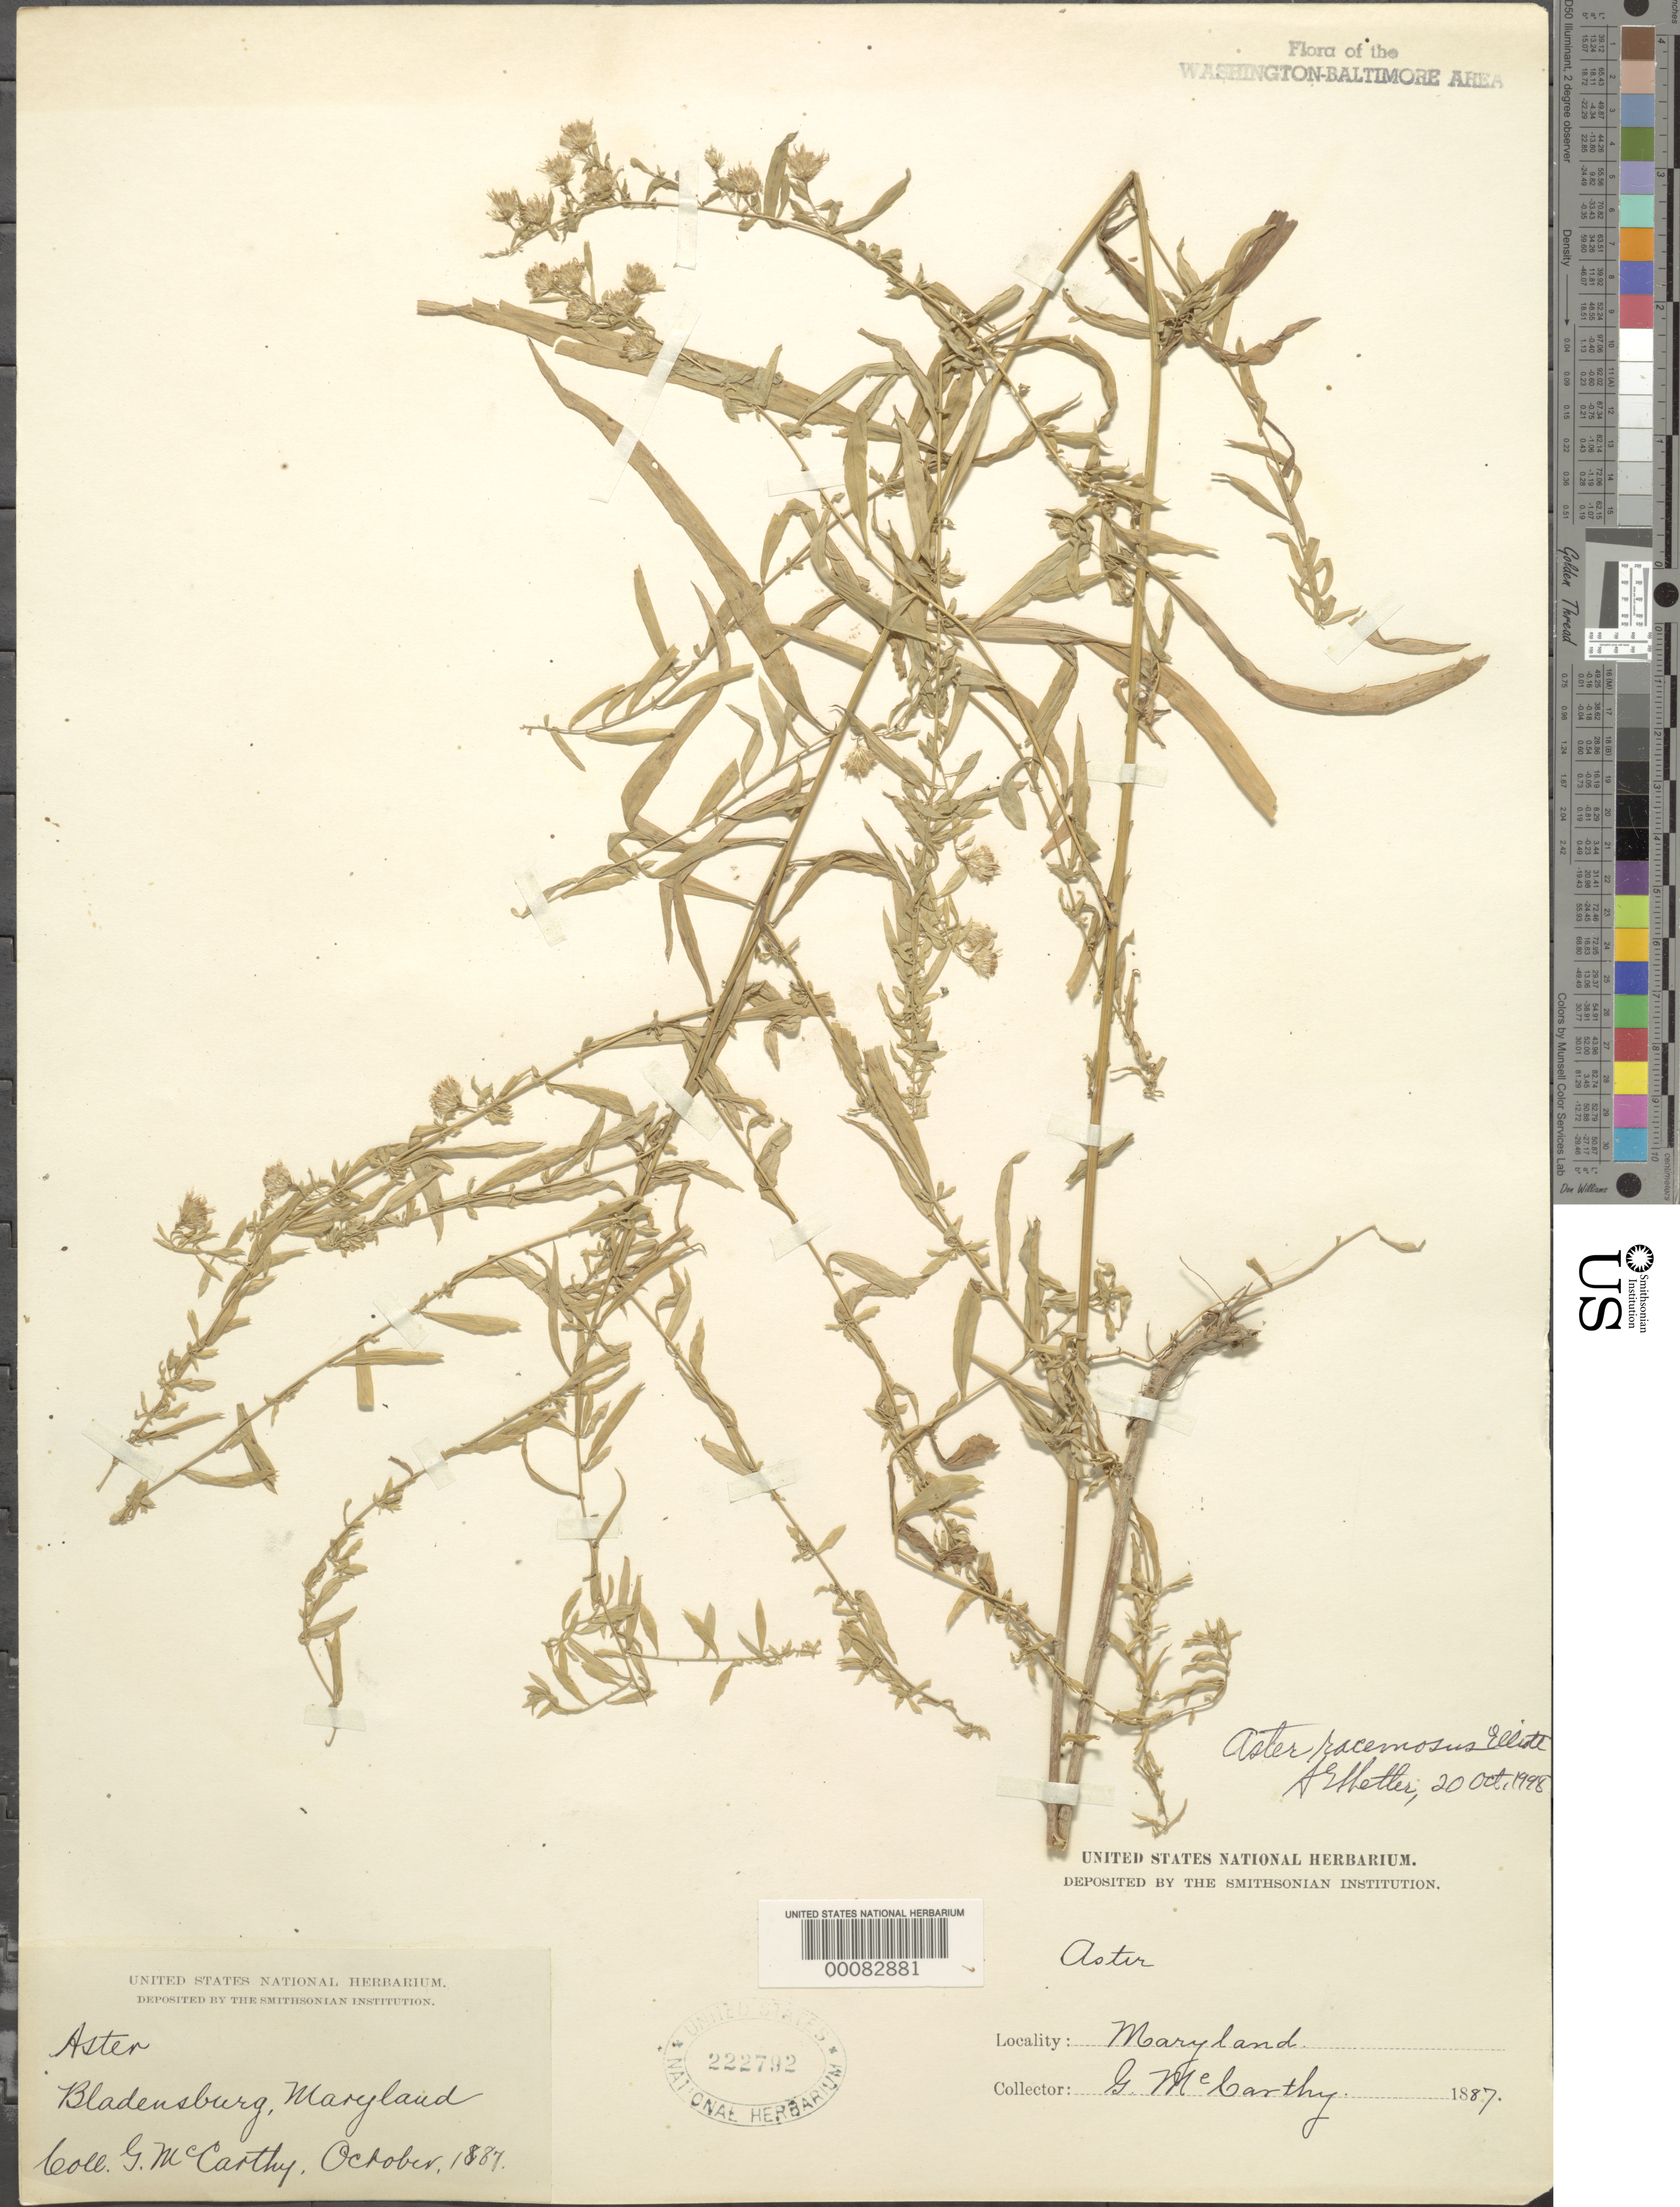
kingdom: Plantae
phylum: Tracheophyta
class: Magnoliopsida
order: Asterales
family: Asteraceae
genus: Symphyotrichum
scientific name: Symphyotrichum racemosum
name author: (Elliott) G.L. Nesom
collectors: G. McCarthy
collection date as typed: Oct 1887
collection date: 1887-10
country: United States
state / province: Maryland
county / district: Prince George's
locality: Bladensburg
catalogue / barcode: US 222792